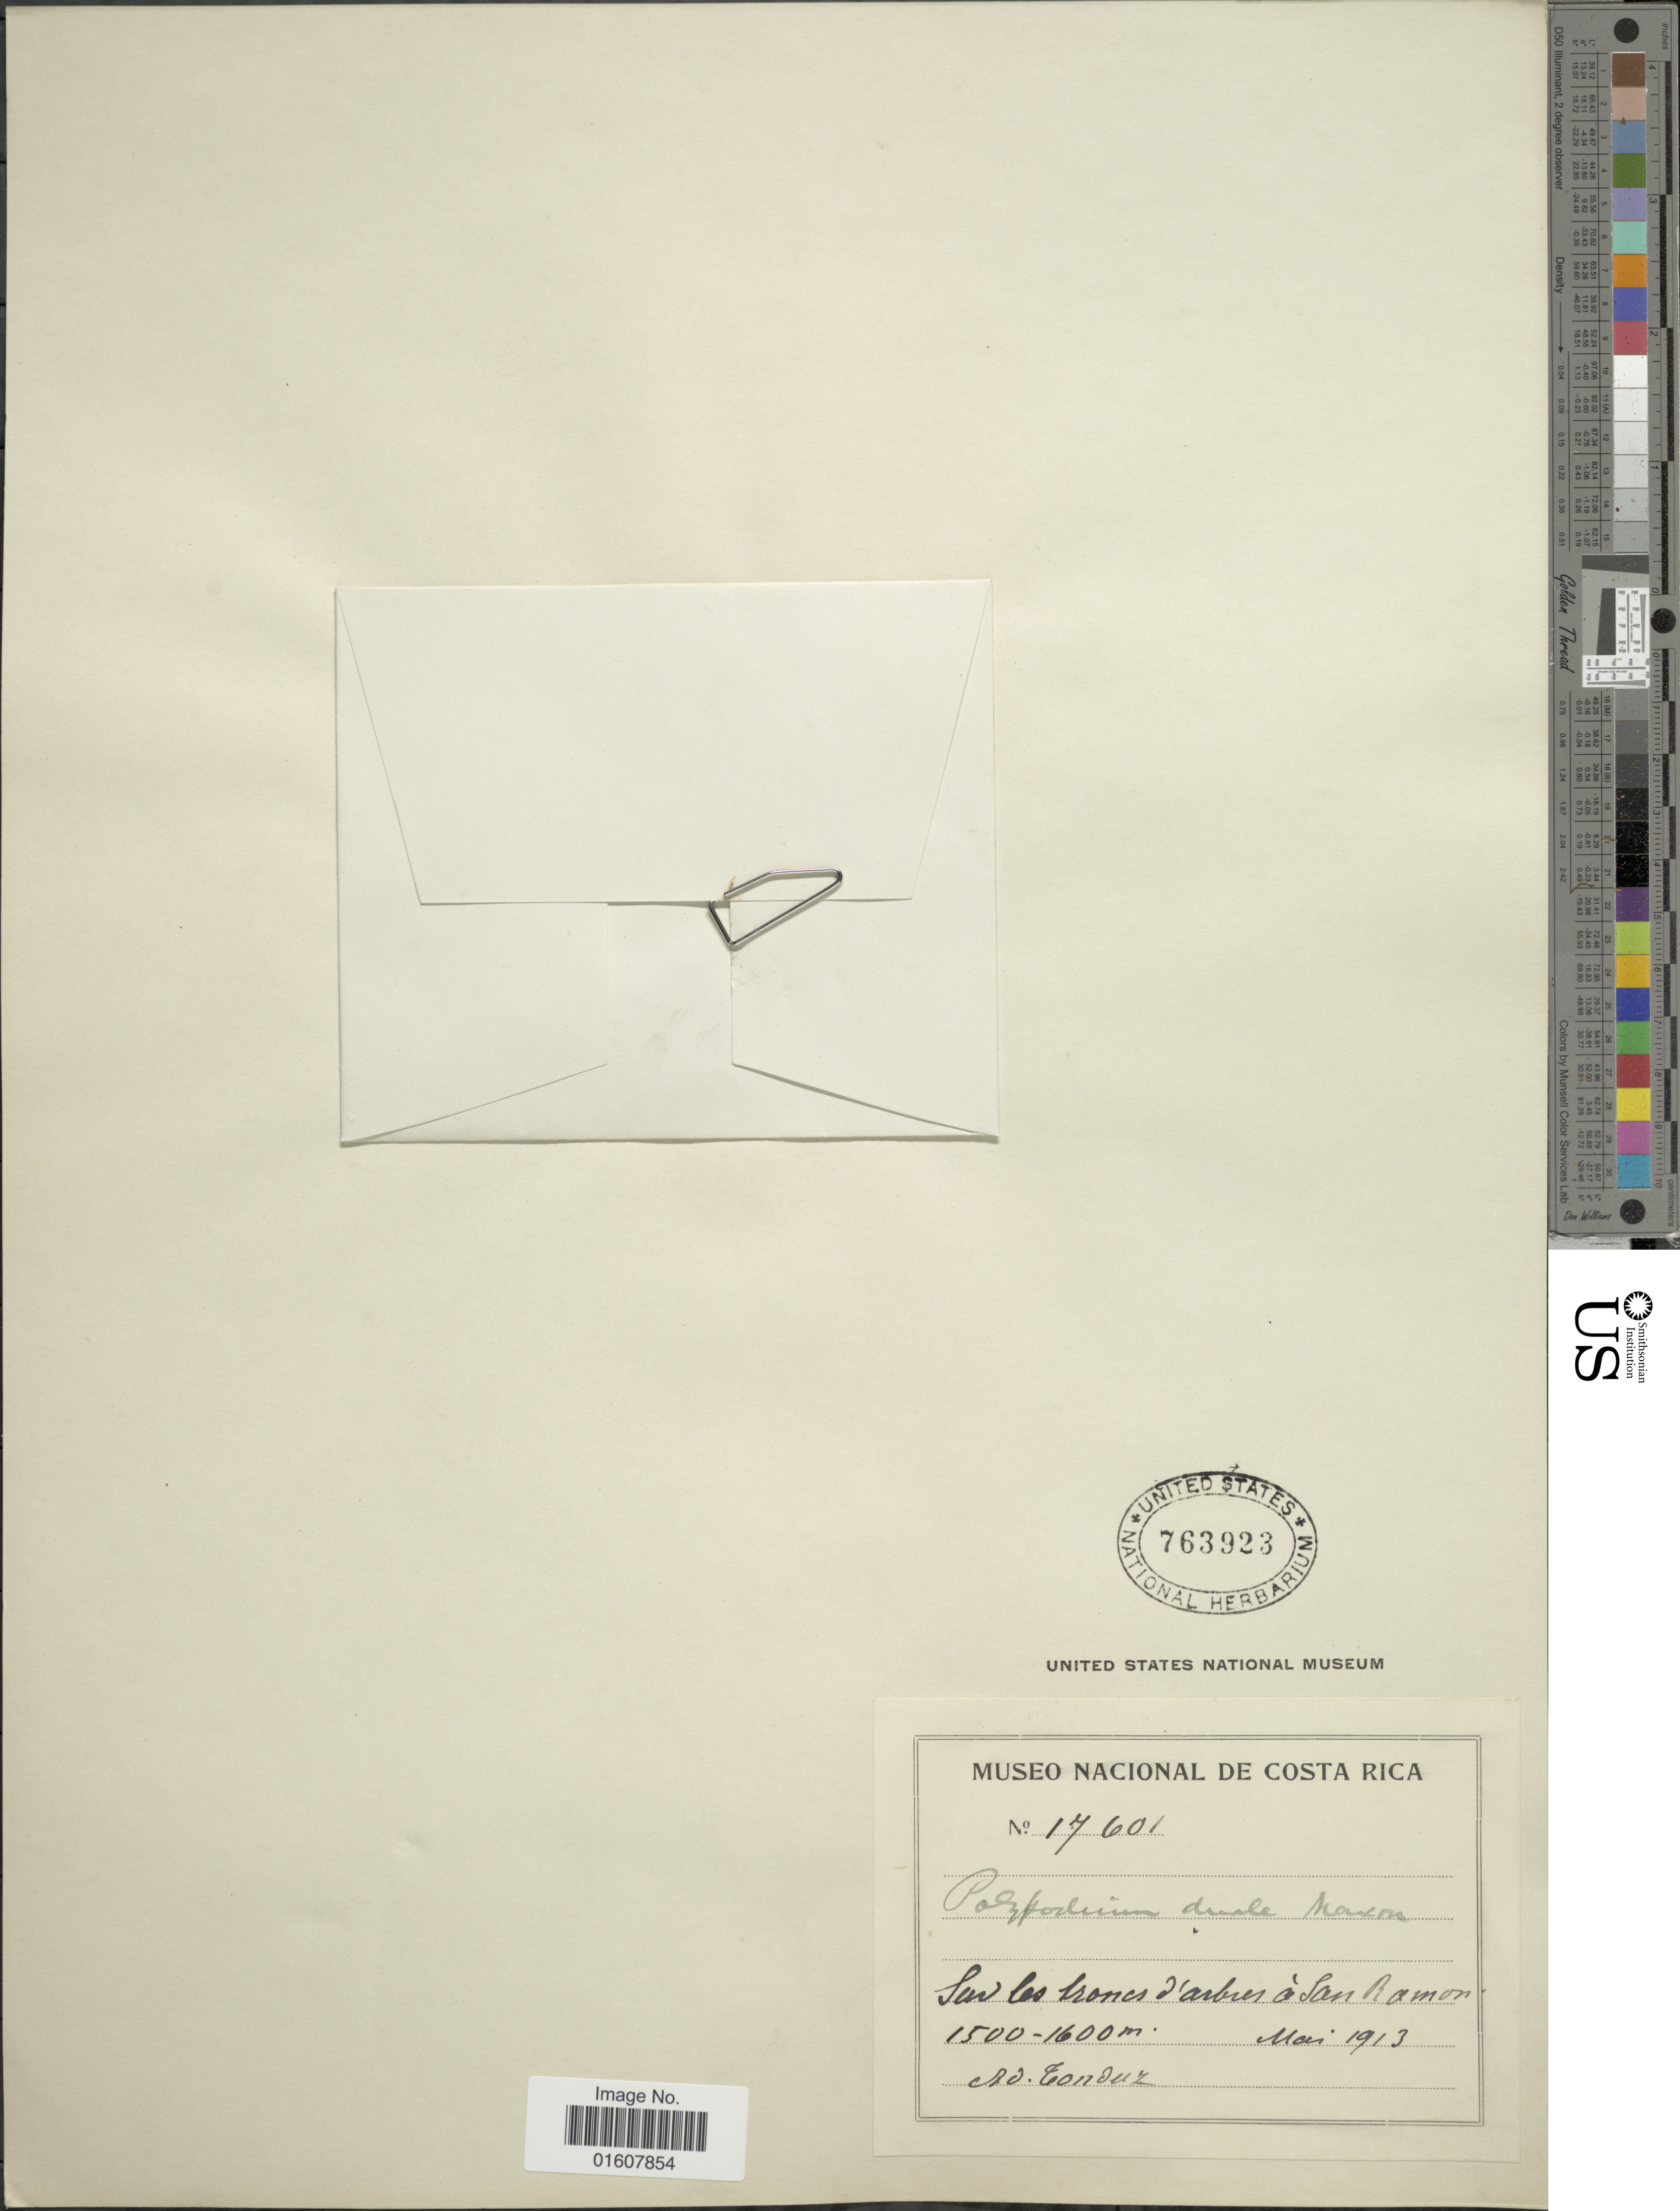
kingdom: Plantae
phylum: Tracheophyta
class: Polypodiopsida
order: Polypodiales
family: Polypodiaceae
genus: Cochlidium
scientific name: Cochlidium serrulatum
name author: (Sw.) L.E. Bishop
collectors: A. Tonduz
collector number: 17601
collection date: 1913-05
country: Costa Rica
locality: Sur les troncs d'arbres à San Ramon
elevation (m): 1500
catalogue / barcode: US 763923